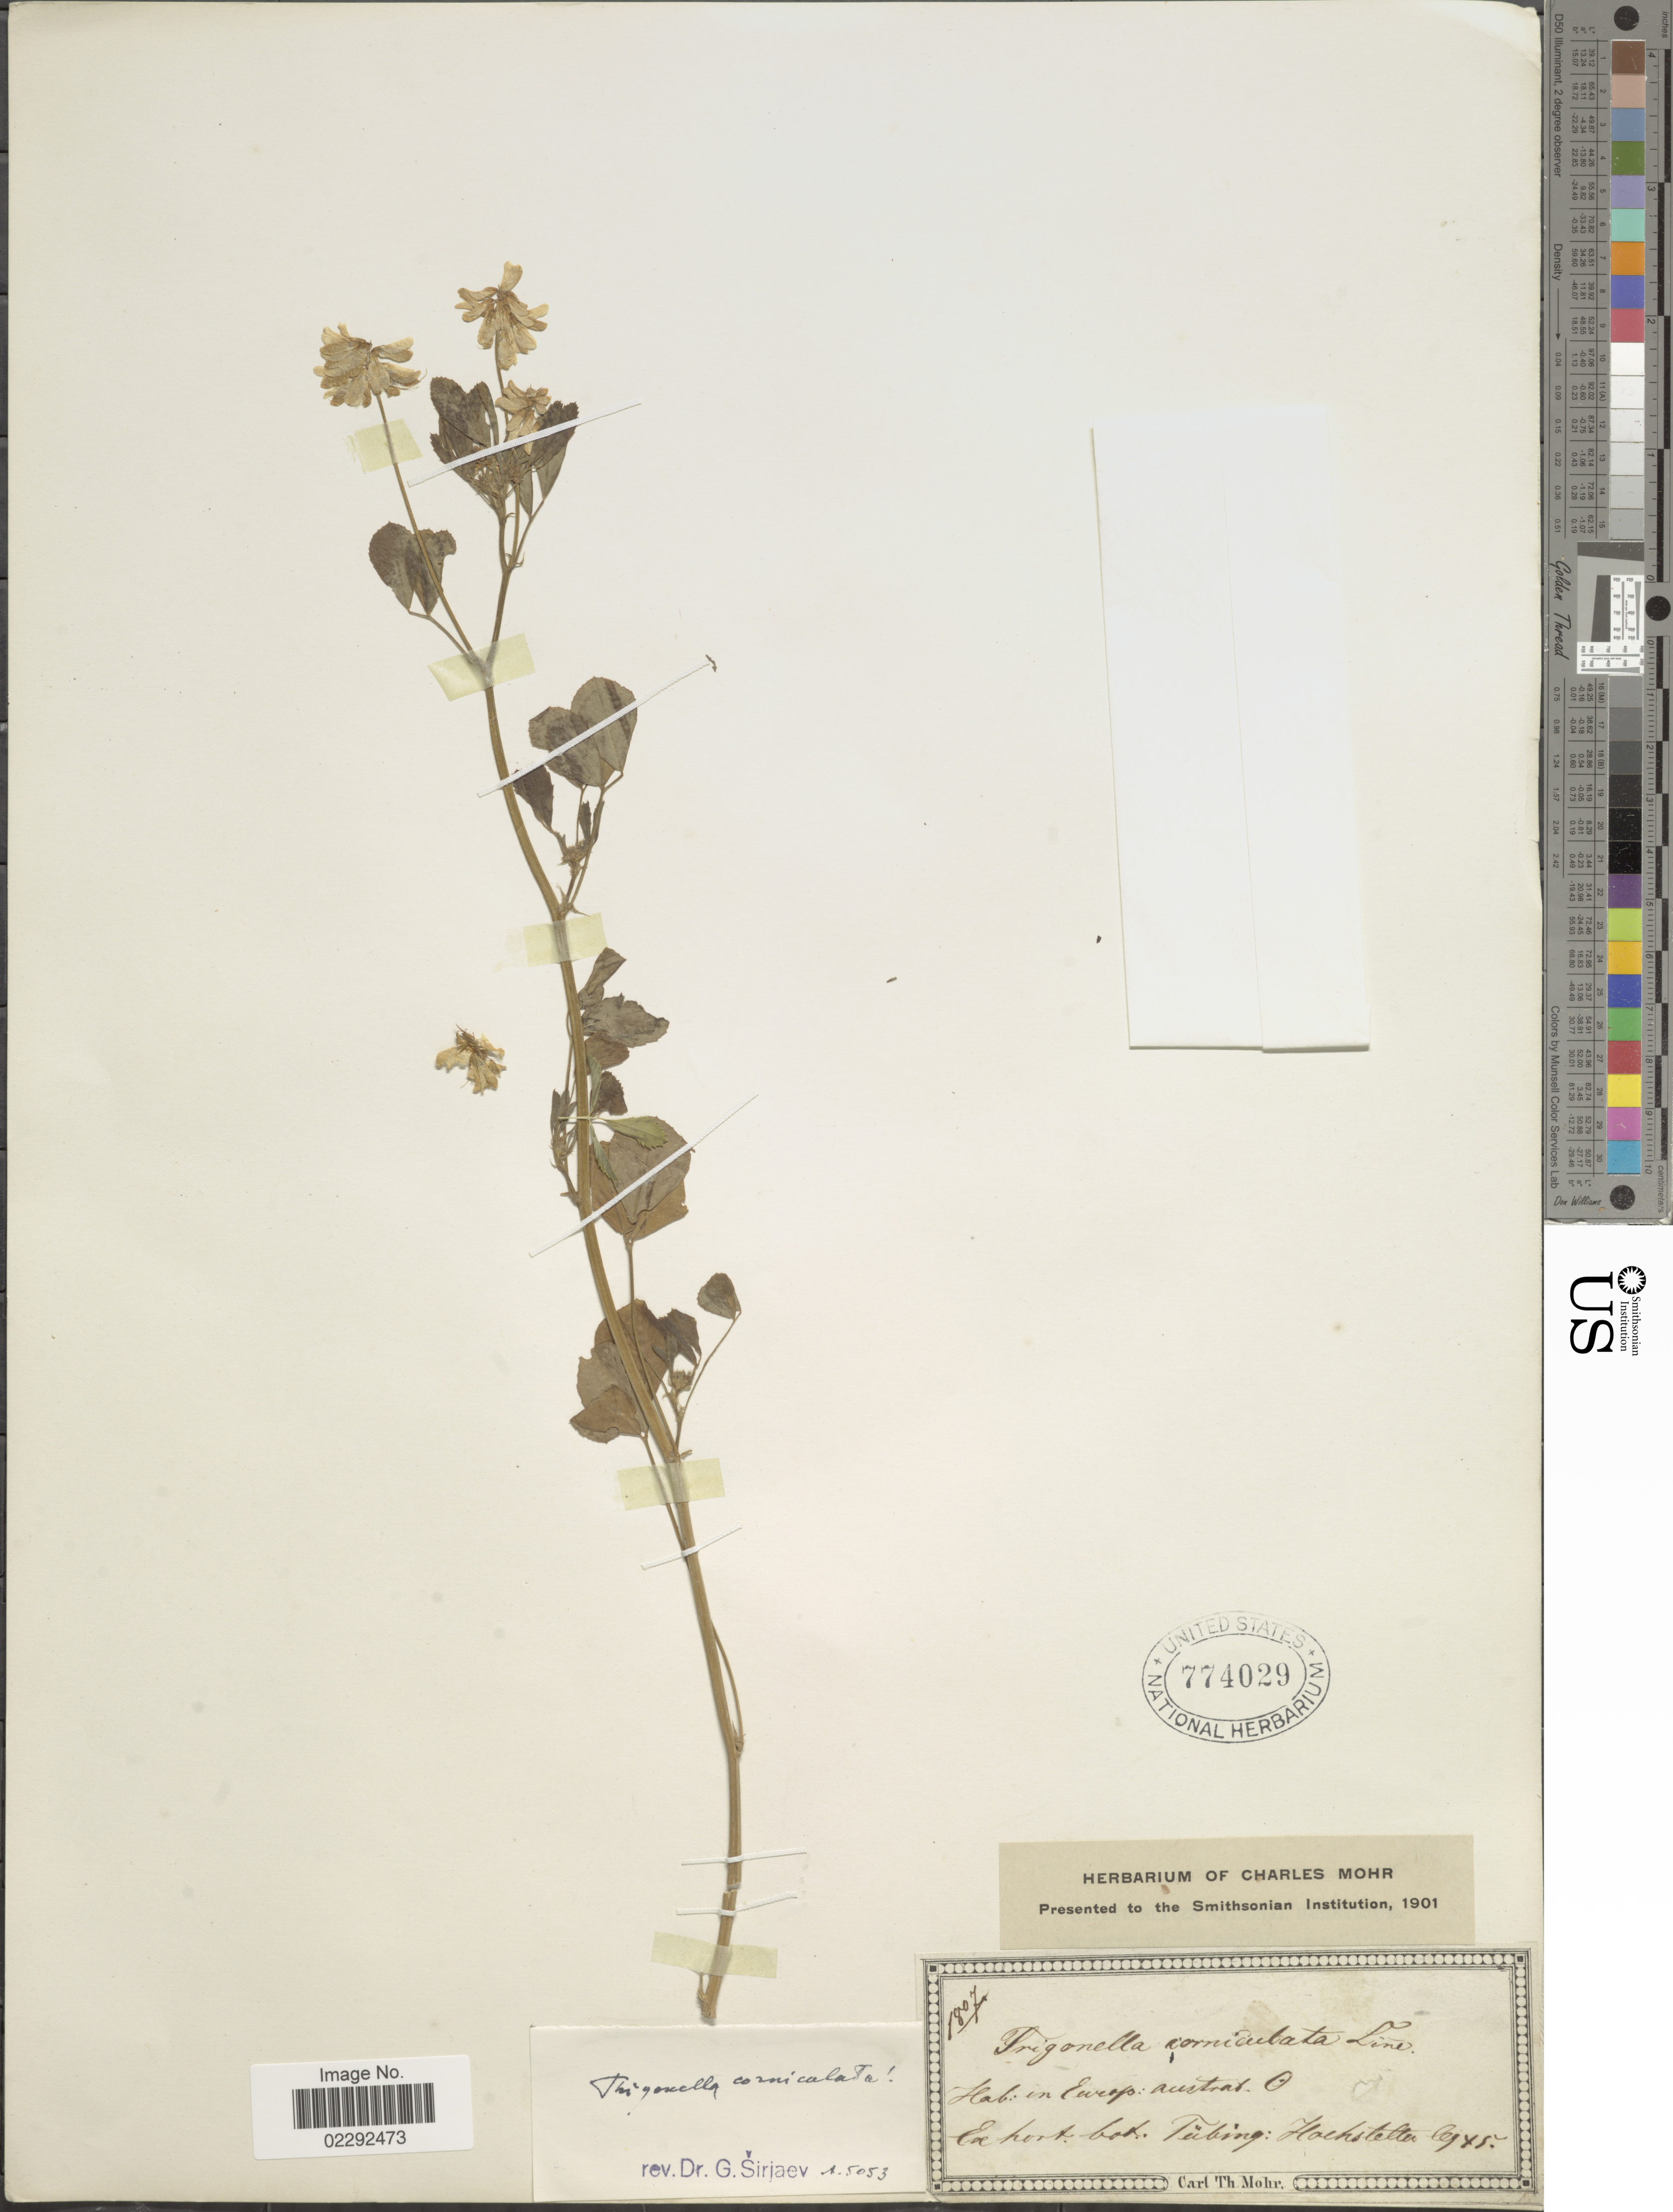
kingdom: Plantae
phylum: Tracheophyta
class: Magnoliopsida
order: Fabales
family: Fabaceae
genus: Trigonella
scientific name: Trigonella corniculata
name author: Sibth. & Sm.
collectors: -. Hochstetter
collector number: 1807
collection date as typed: Transcribed d/m/y: //45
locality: Europ. austrat. O.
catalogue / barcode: US 774029